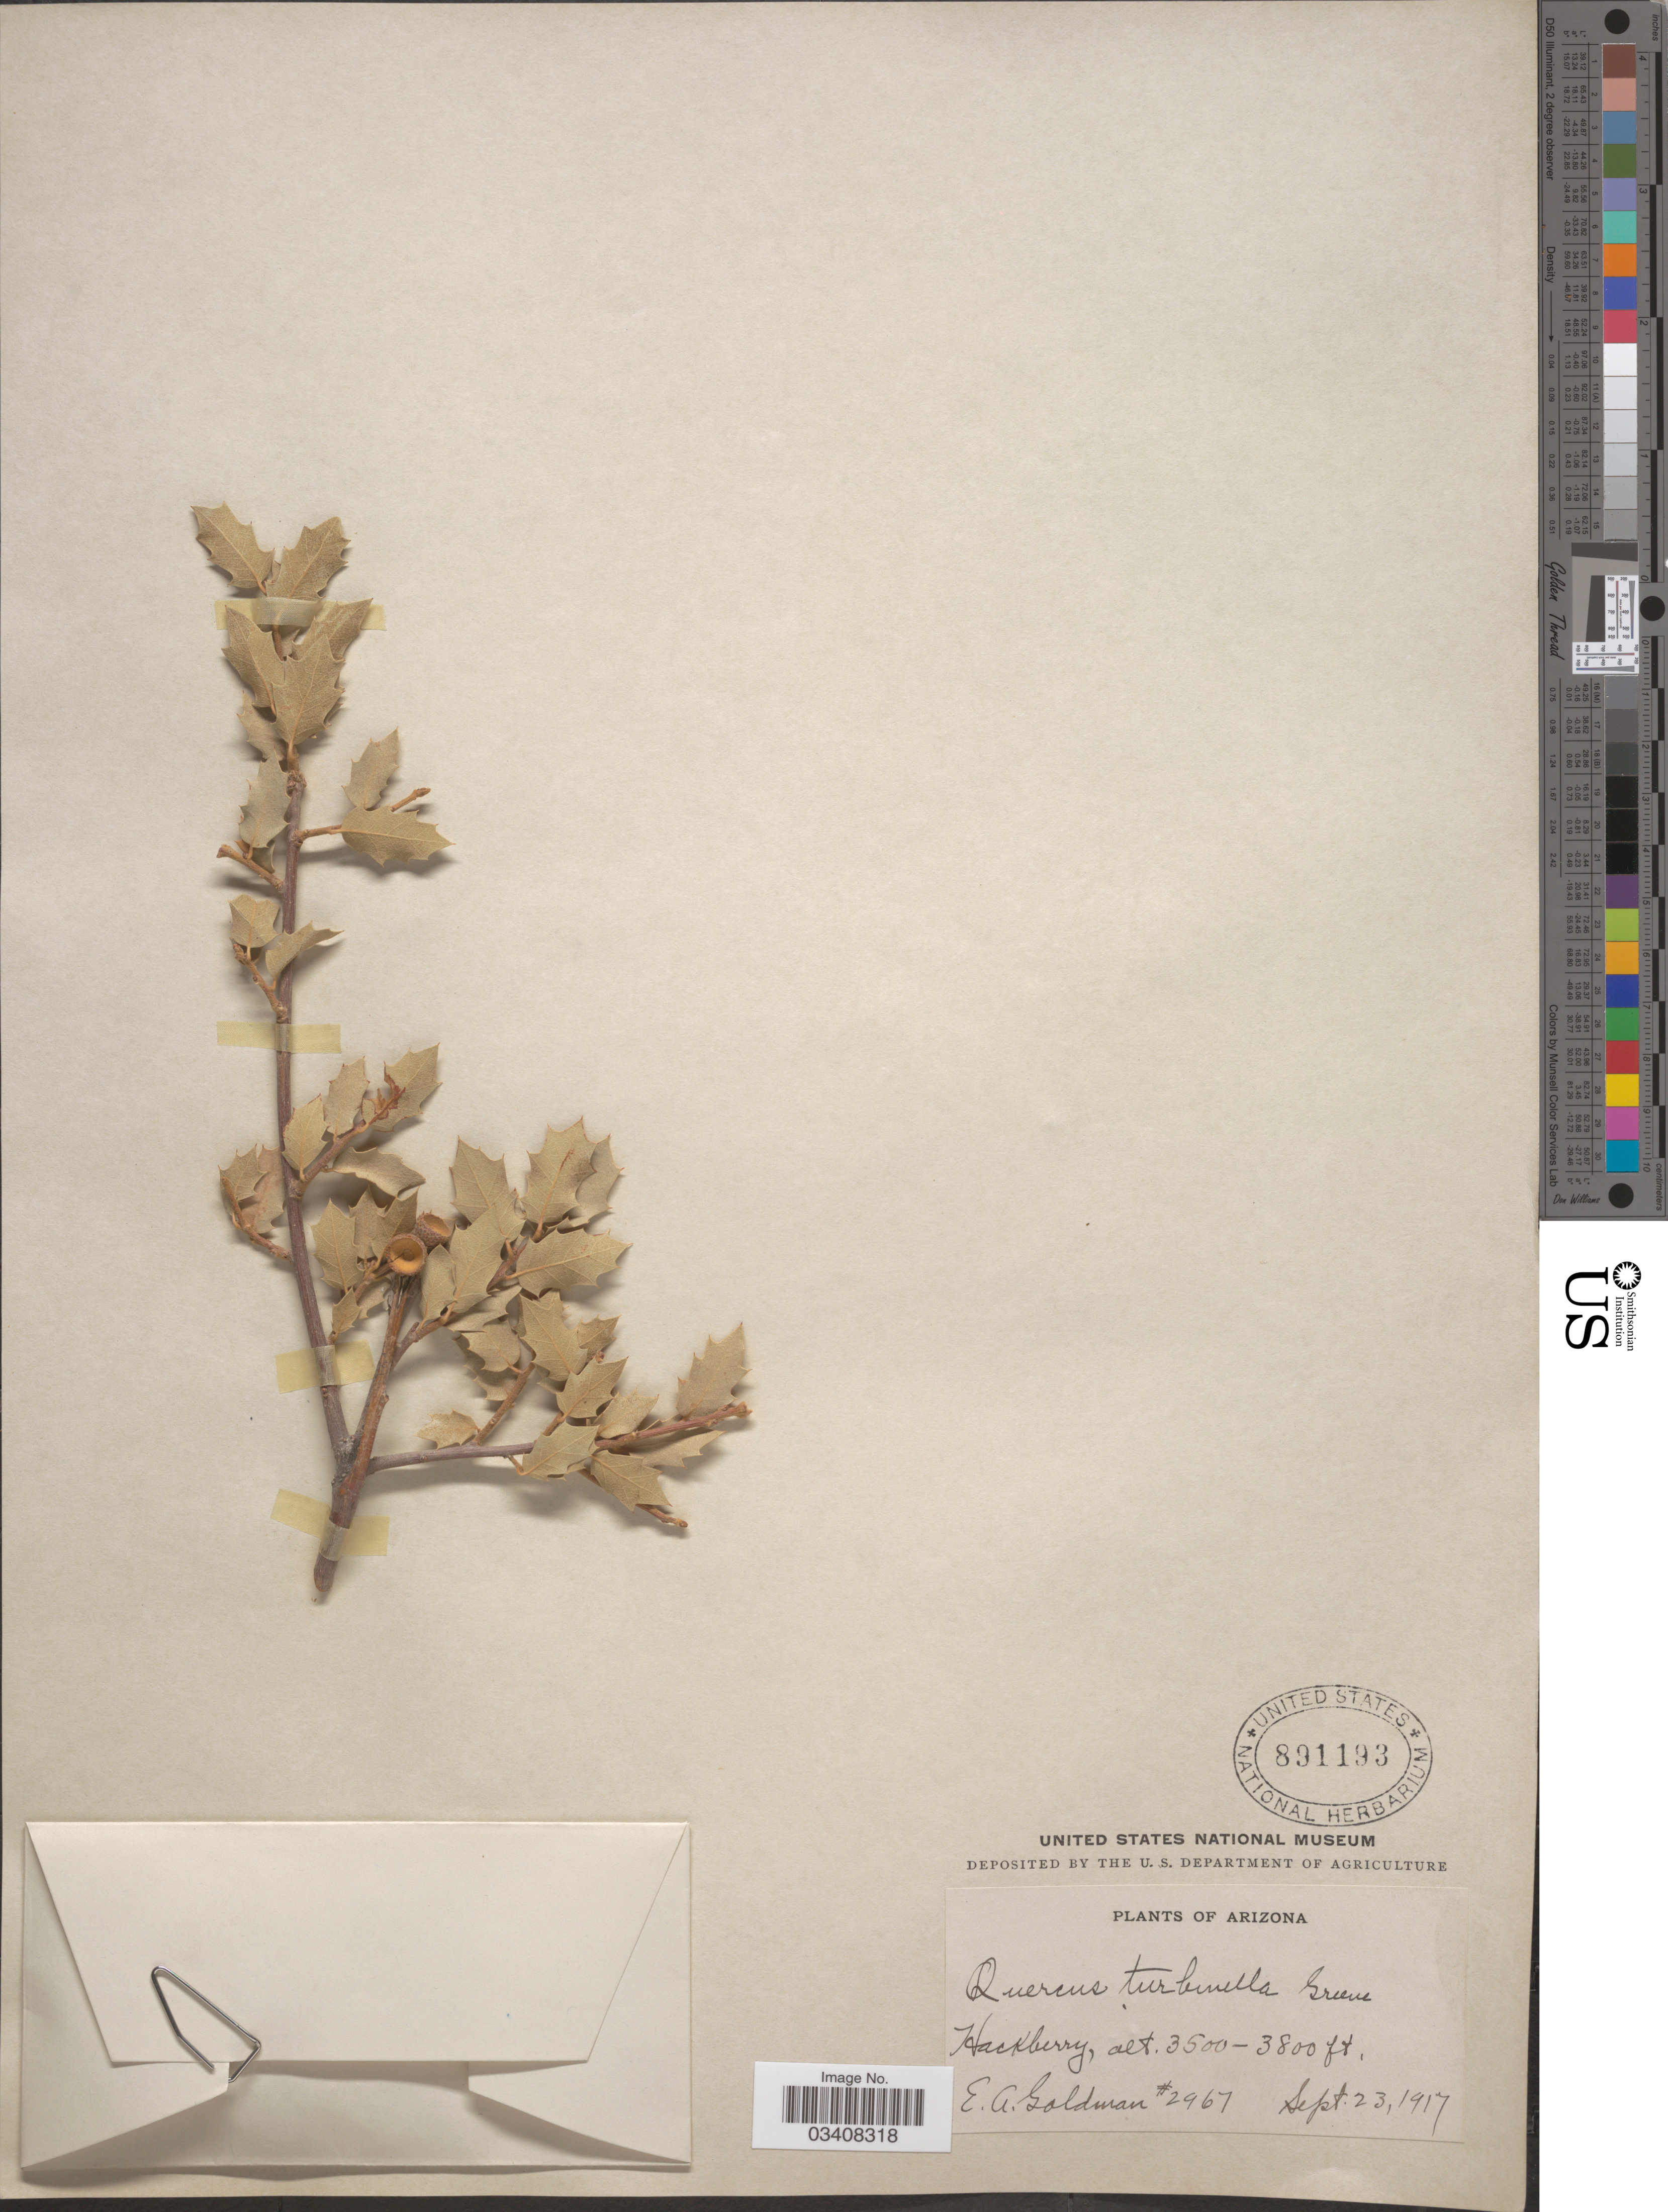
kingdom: Plantae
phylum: Tracheophyta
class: Magnoliopsida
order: Fagales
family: Fagaceae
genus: Quercus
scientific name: Quercus pungens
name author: Liebm.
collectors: E. A. Goldman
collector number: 2967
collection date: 1917-09-23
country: United States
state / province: Arizona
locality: Hackberry.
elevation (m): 1067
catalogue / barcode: US 891193